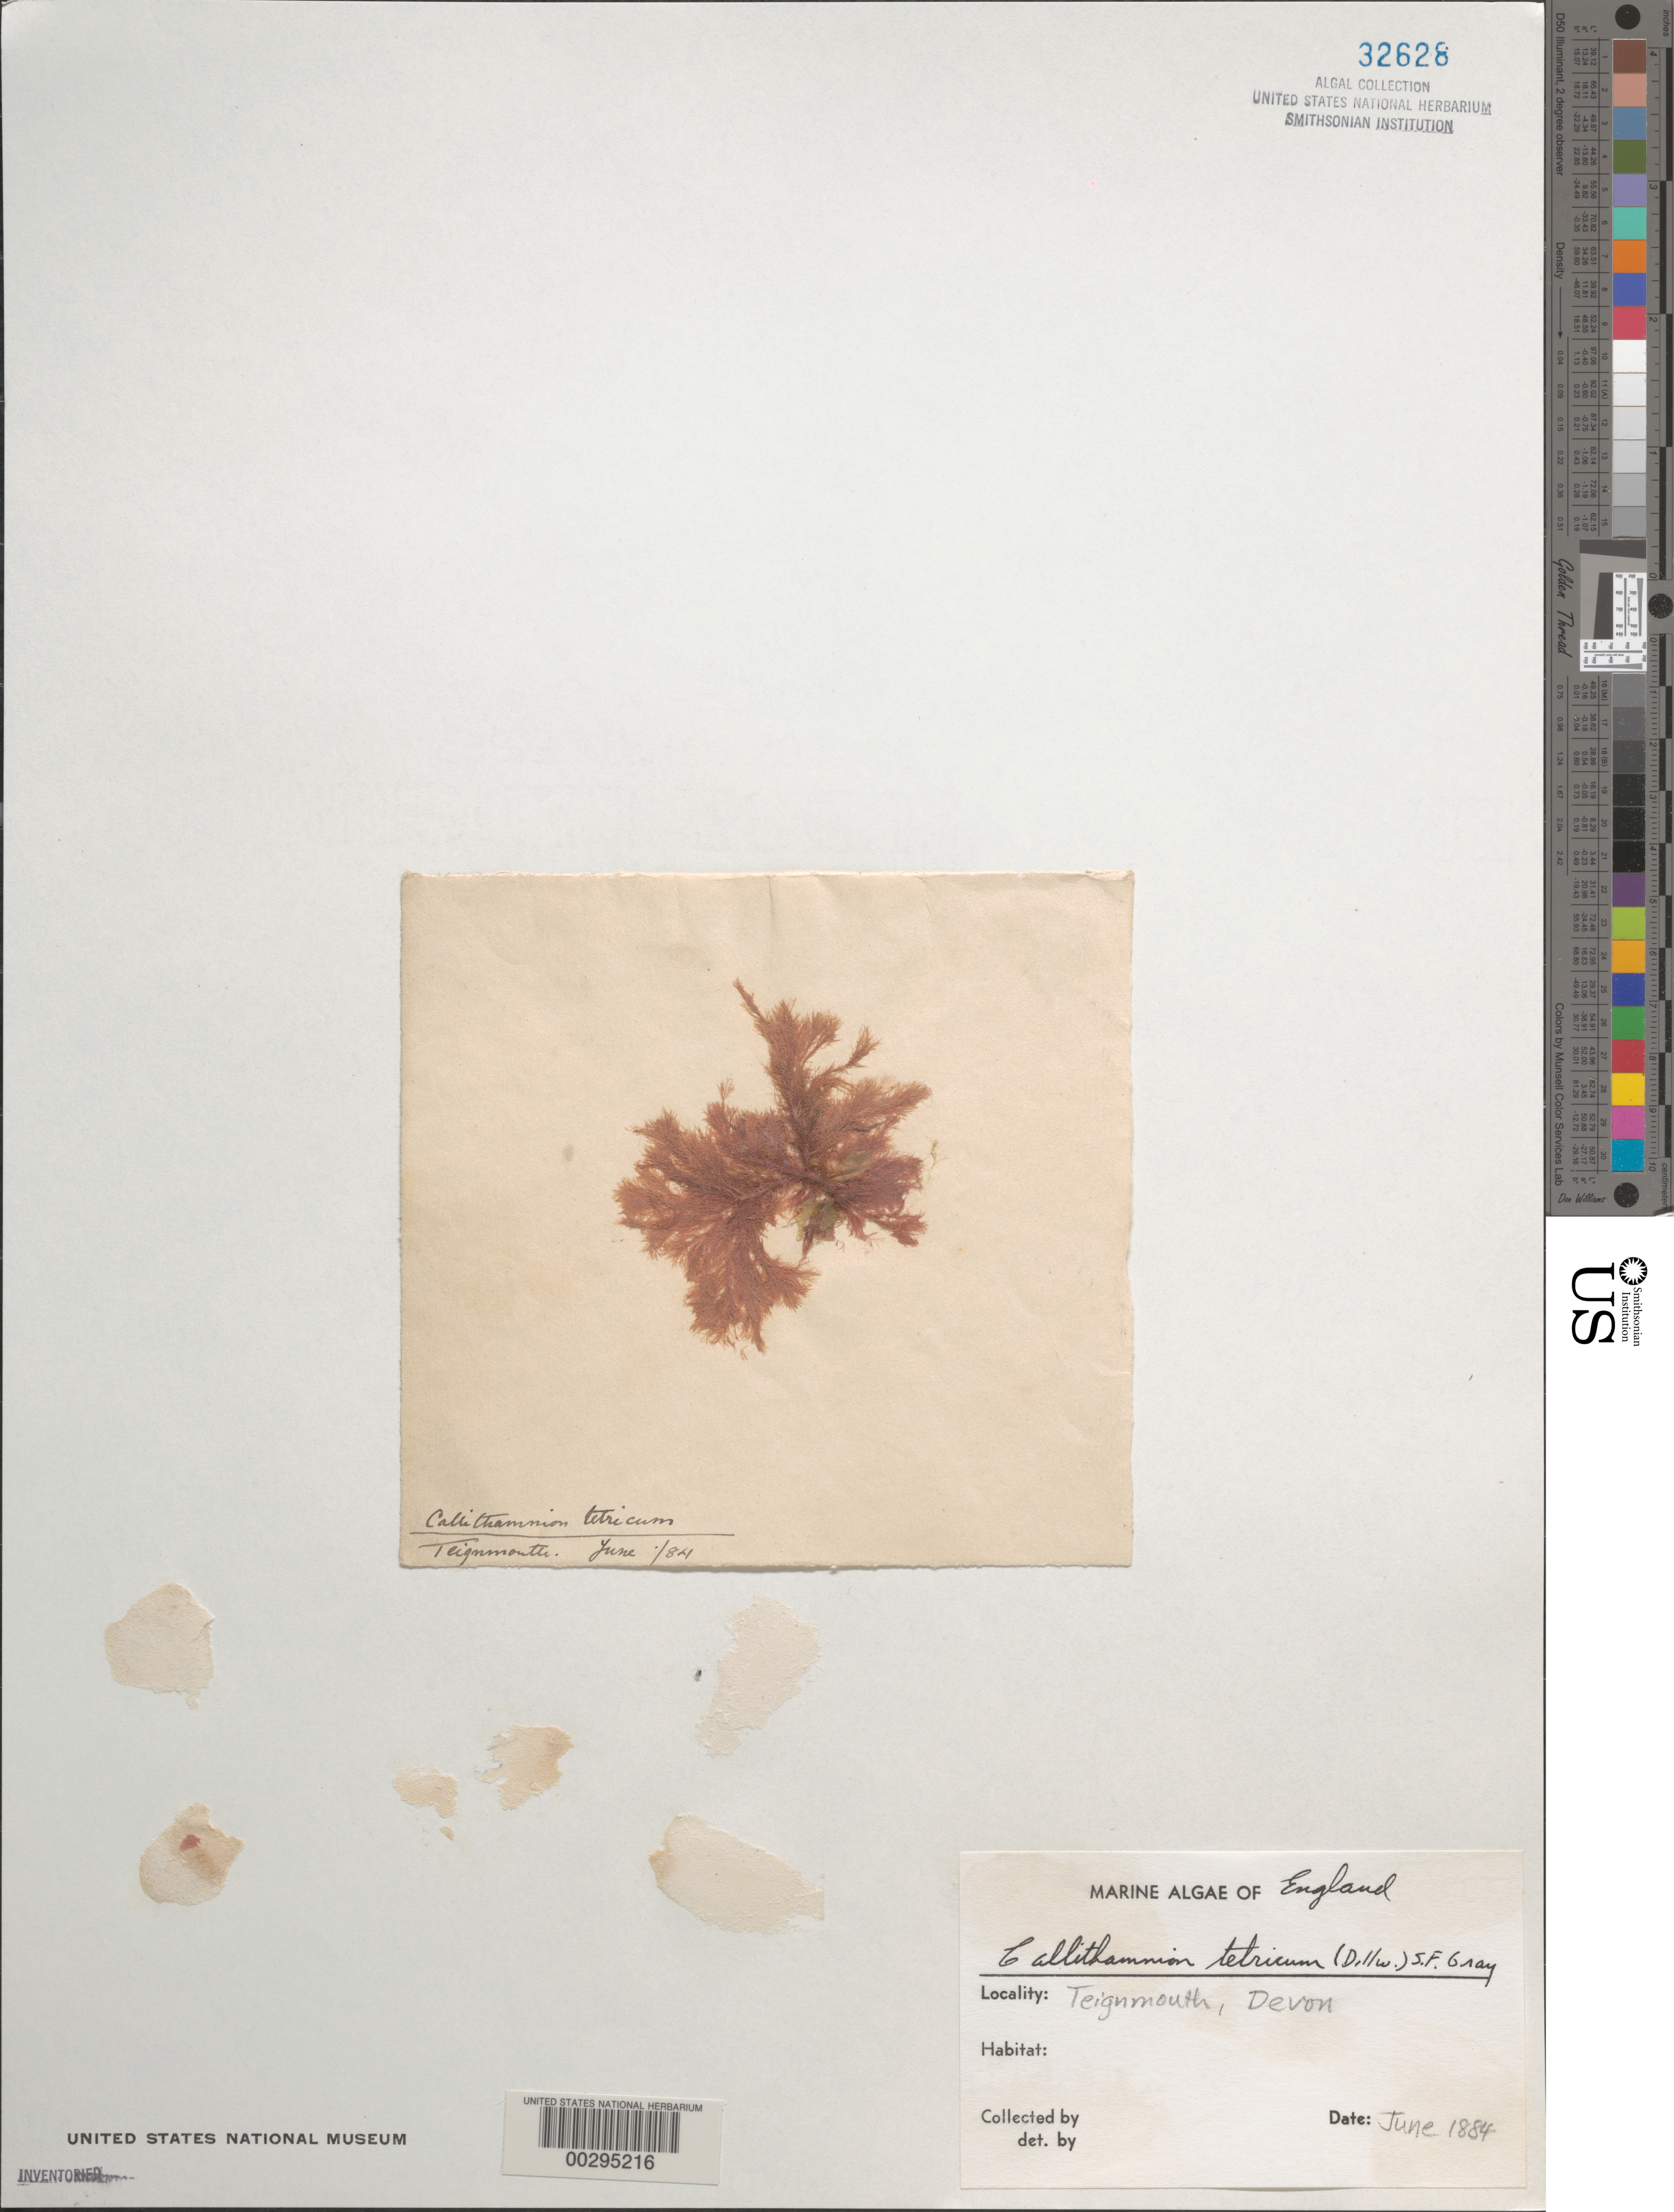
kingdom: Plantae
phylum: Rhodophyta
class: Florideophyceae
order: Ceramiales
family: Callithamniaceae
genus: Callithamnion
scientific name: Callithamnion tetricum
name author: (Dillwyn) S.F. Gray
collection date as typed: Jun 1884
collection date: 1884-06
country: United Kingdom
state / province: England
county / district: Devon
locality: Teignmouth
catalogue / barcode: US 32628